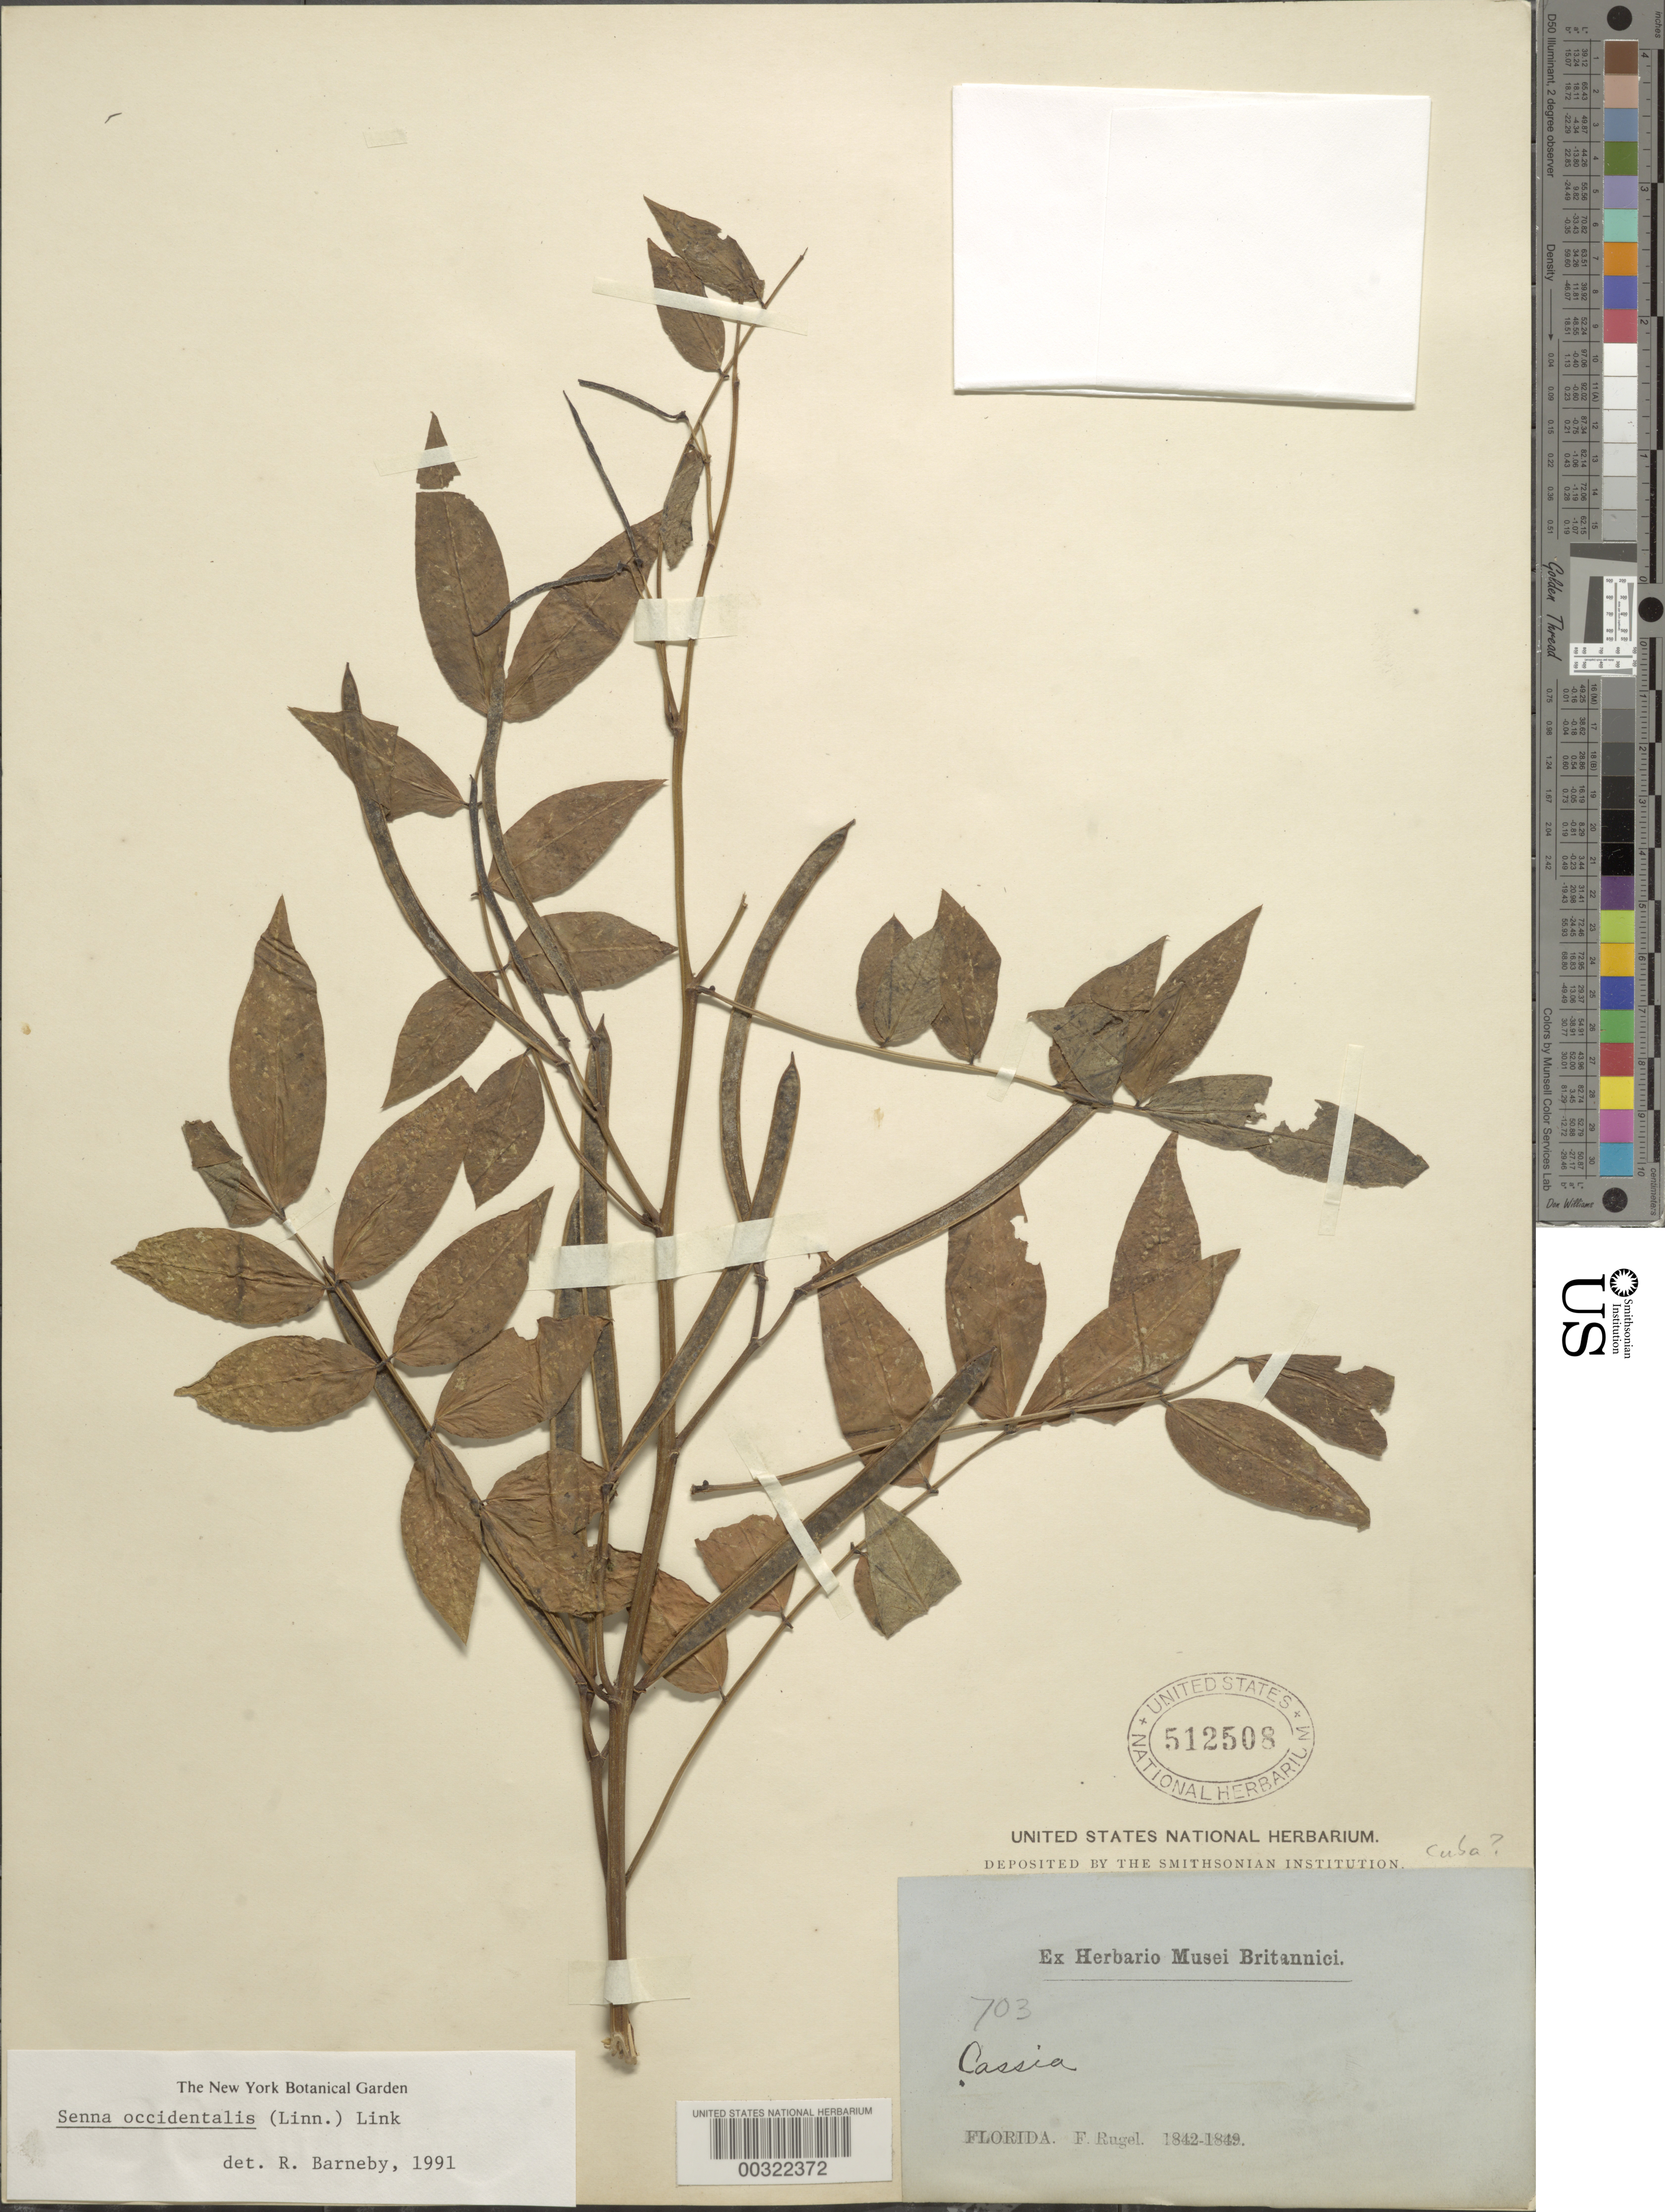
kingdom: Plantae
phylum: Tracheophyta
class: Magnoliopsida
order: Fabales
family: Fabaceae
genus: Senna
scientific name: Senna occidentalis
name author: (L.) Link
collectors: F. Rugel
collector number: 703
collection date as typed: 1842 to -- --- 1849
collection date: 1842/1849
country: United States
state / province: Florida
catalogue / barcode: US 512508